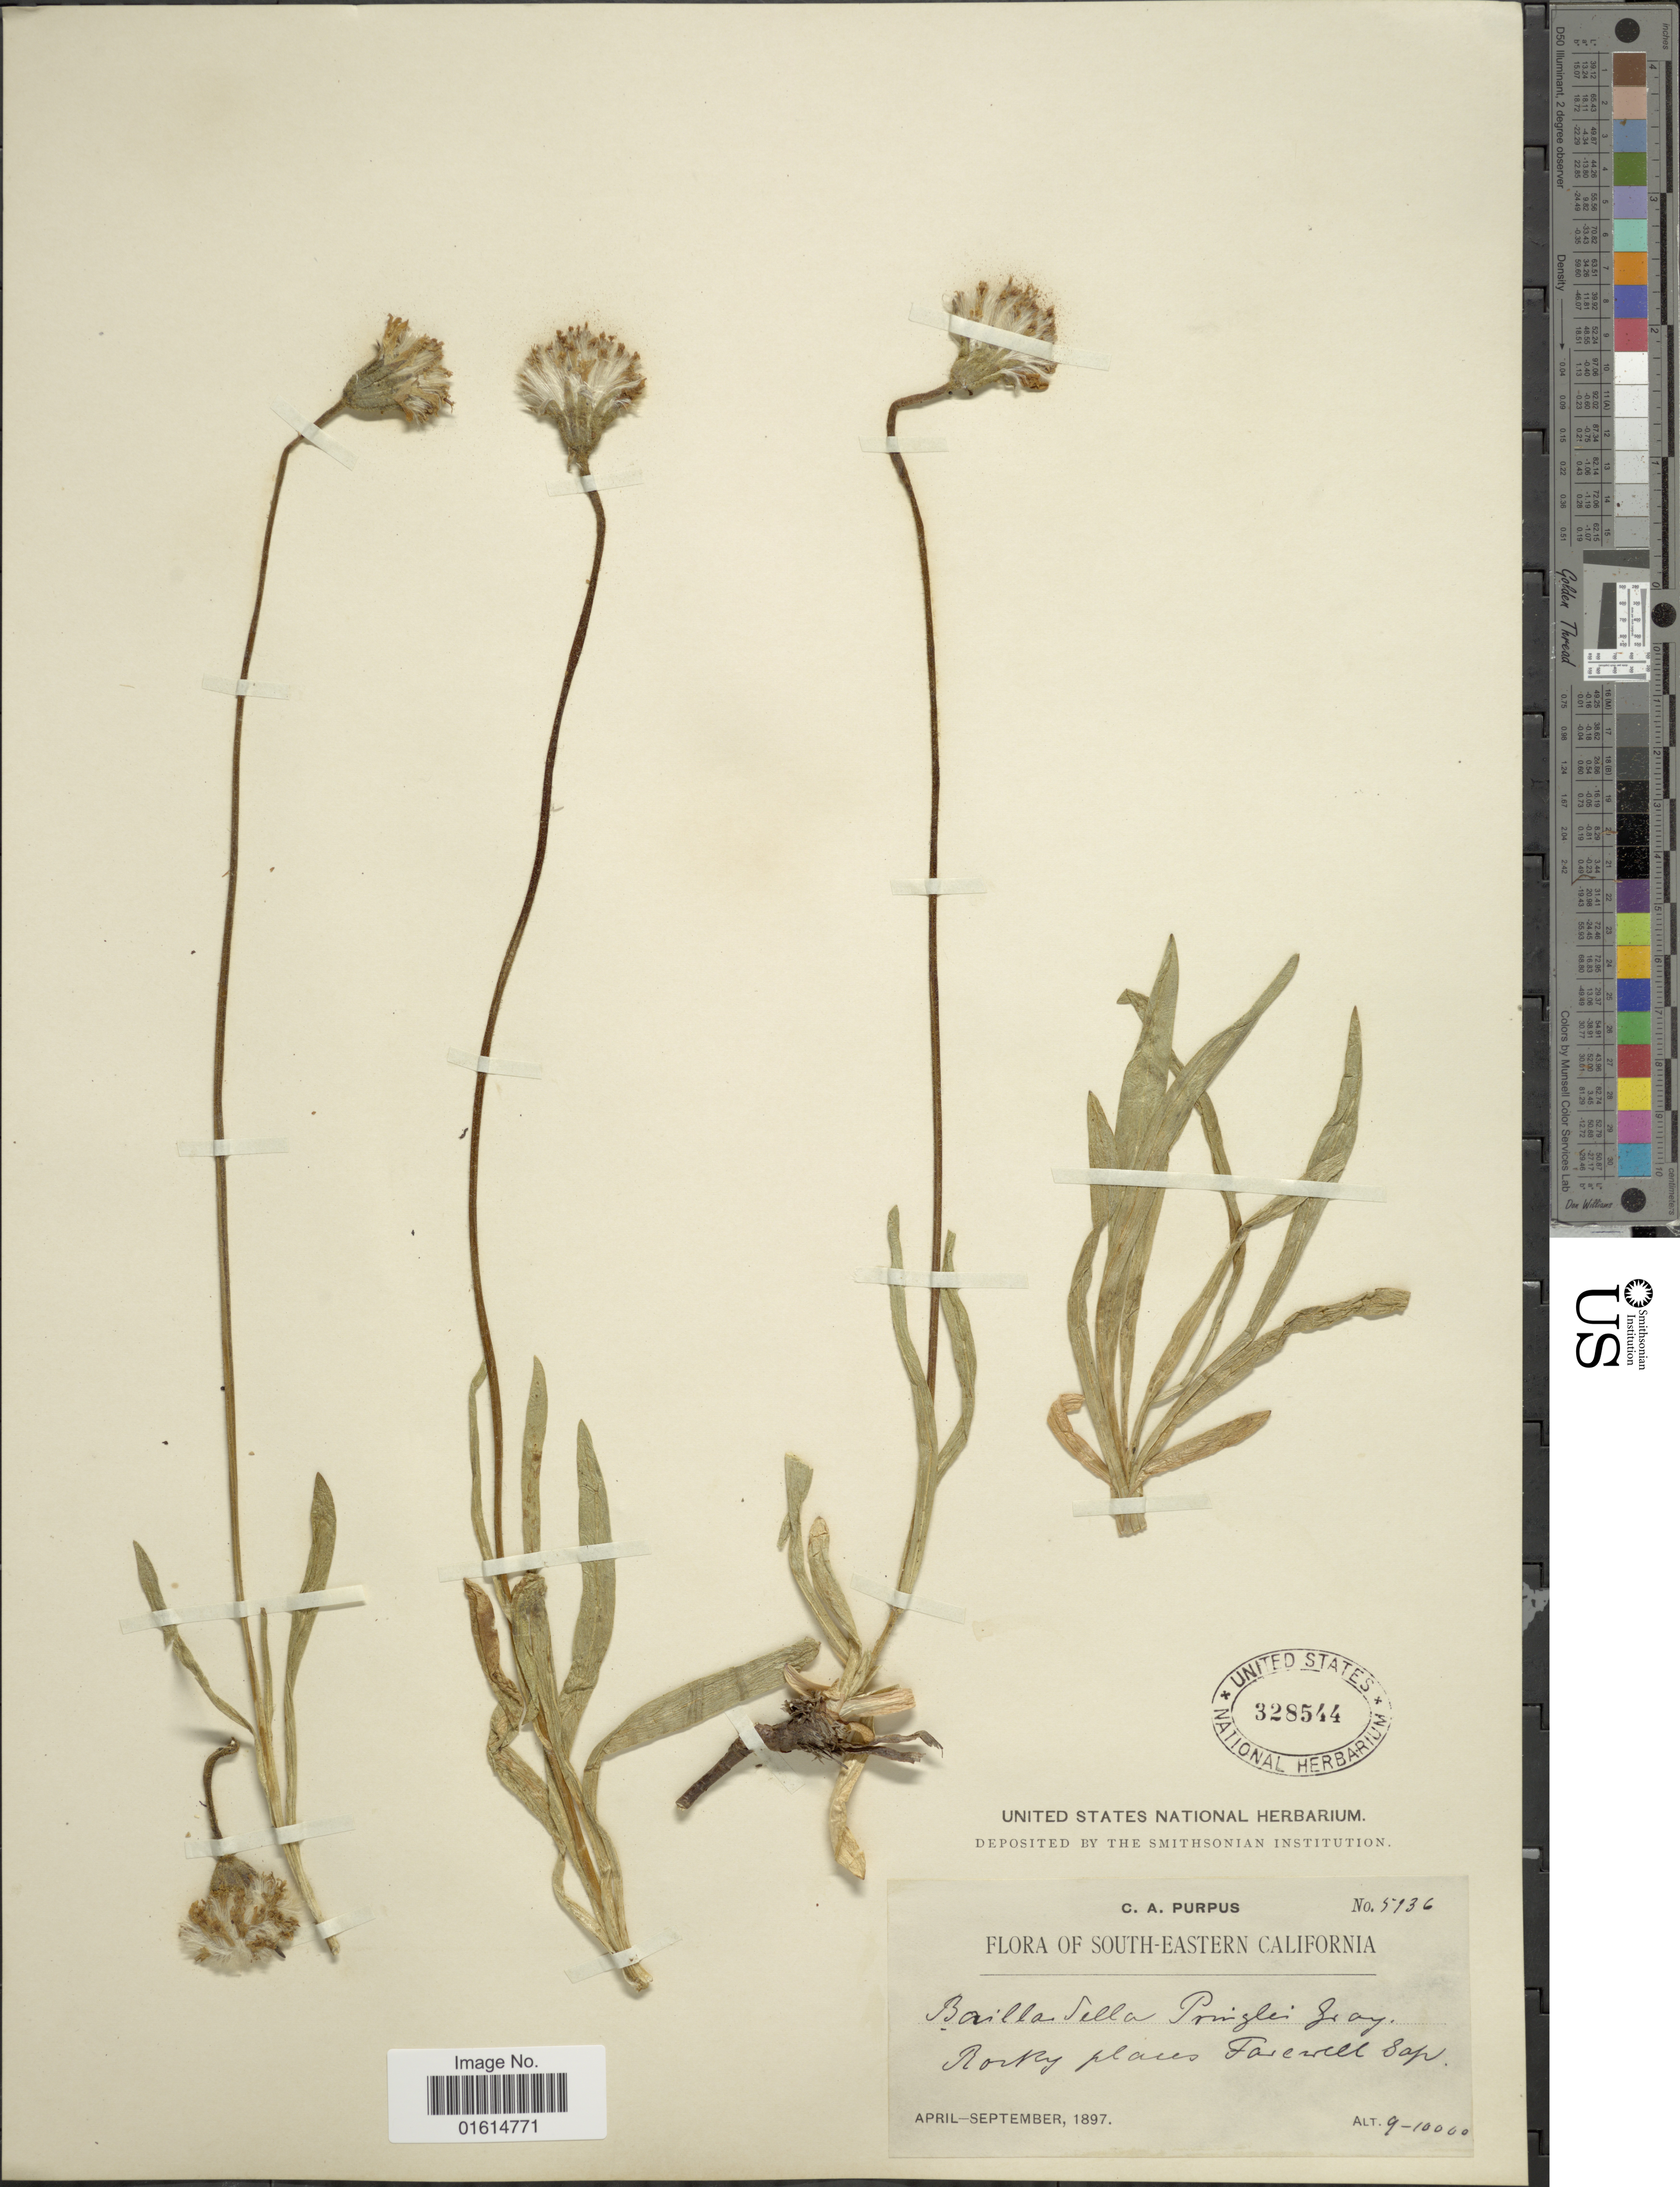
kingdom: Plantae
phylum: Tracheophyta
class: Magnoliopsida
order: Asterales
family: Asteraceae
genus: Raillardella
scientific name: Raillardella pringlei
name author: Greene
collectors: C. A. Purpus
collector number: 5936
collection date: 1897-04/1897-09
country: United States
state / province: California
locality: South-Eastern California, Rocky Plains, Farewell Gap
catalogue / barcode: US 328544